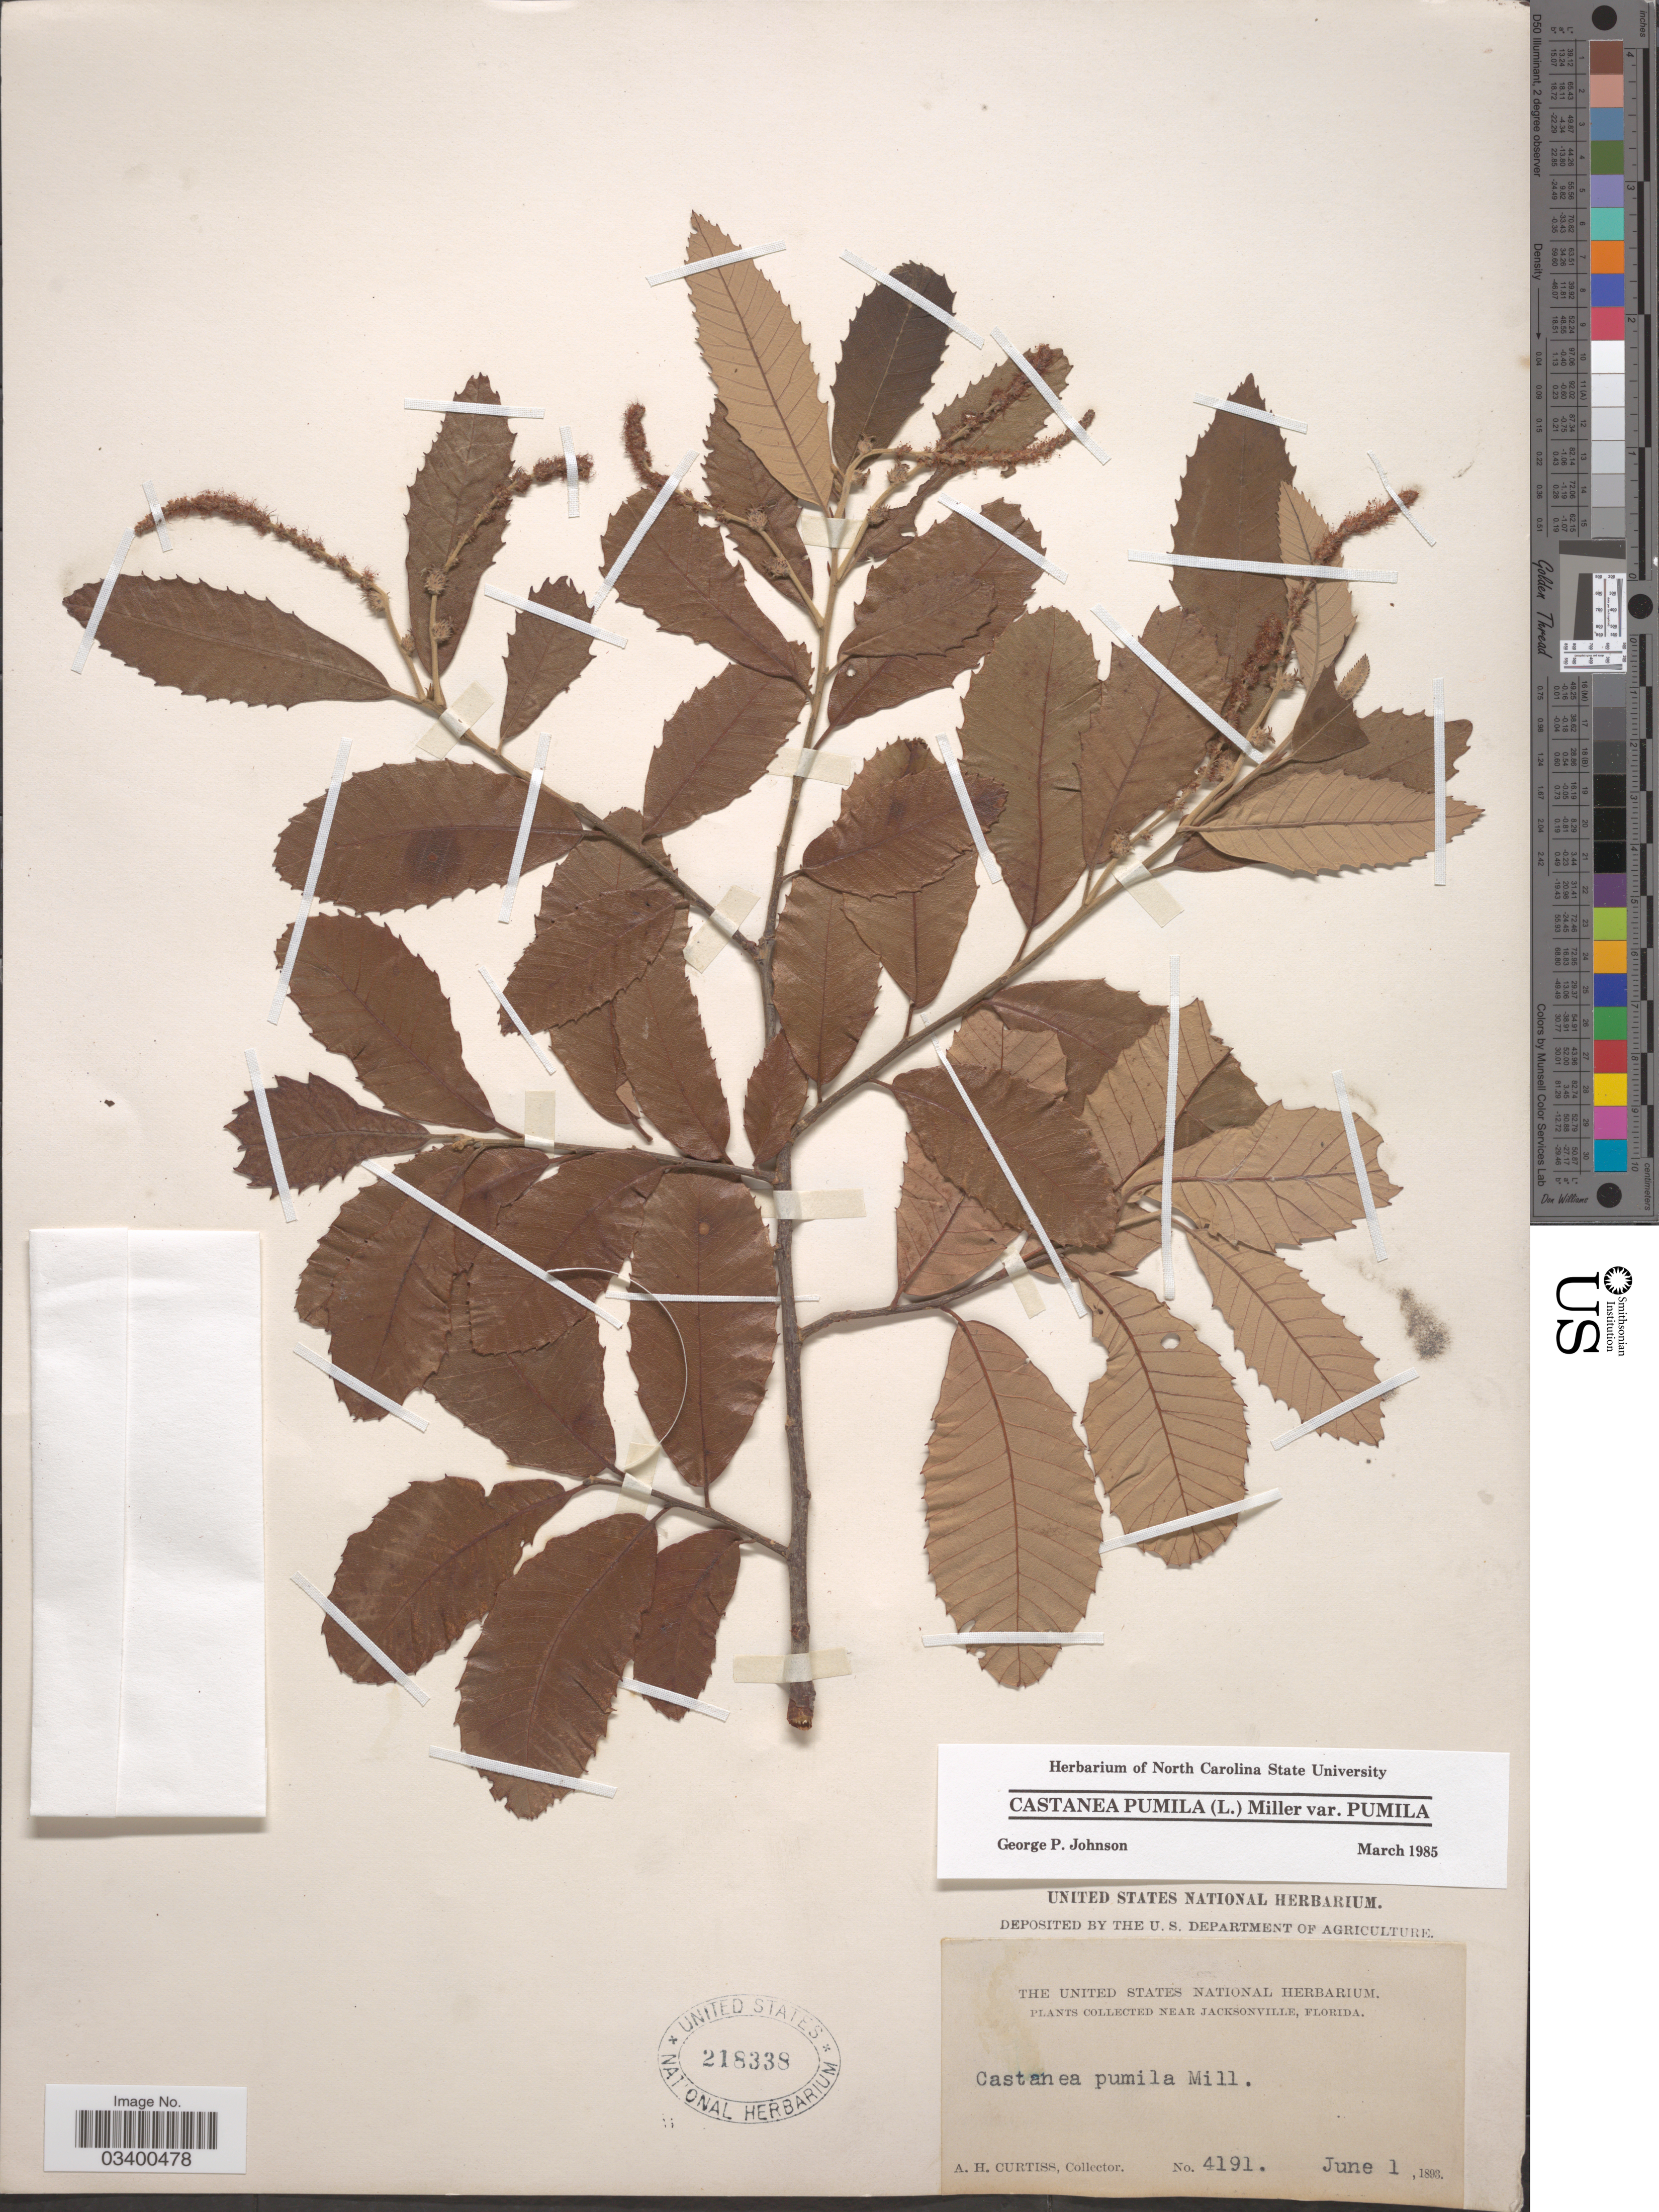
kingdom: Plantae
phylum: Tracheophyta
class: Magnoliopsida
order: Fagales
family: Fagaceae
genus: Castanea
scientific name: Castanea pumila var. pumila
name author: (L.) Mill.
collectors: A. H. Curtiss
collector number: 4191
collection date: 1893-06-01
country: United States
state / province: Florida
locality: Near Jacksonville.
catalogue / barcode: US 218338